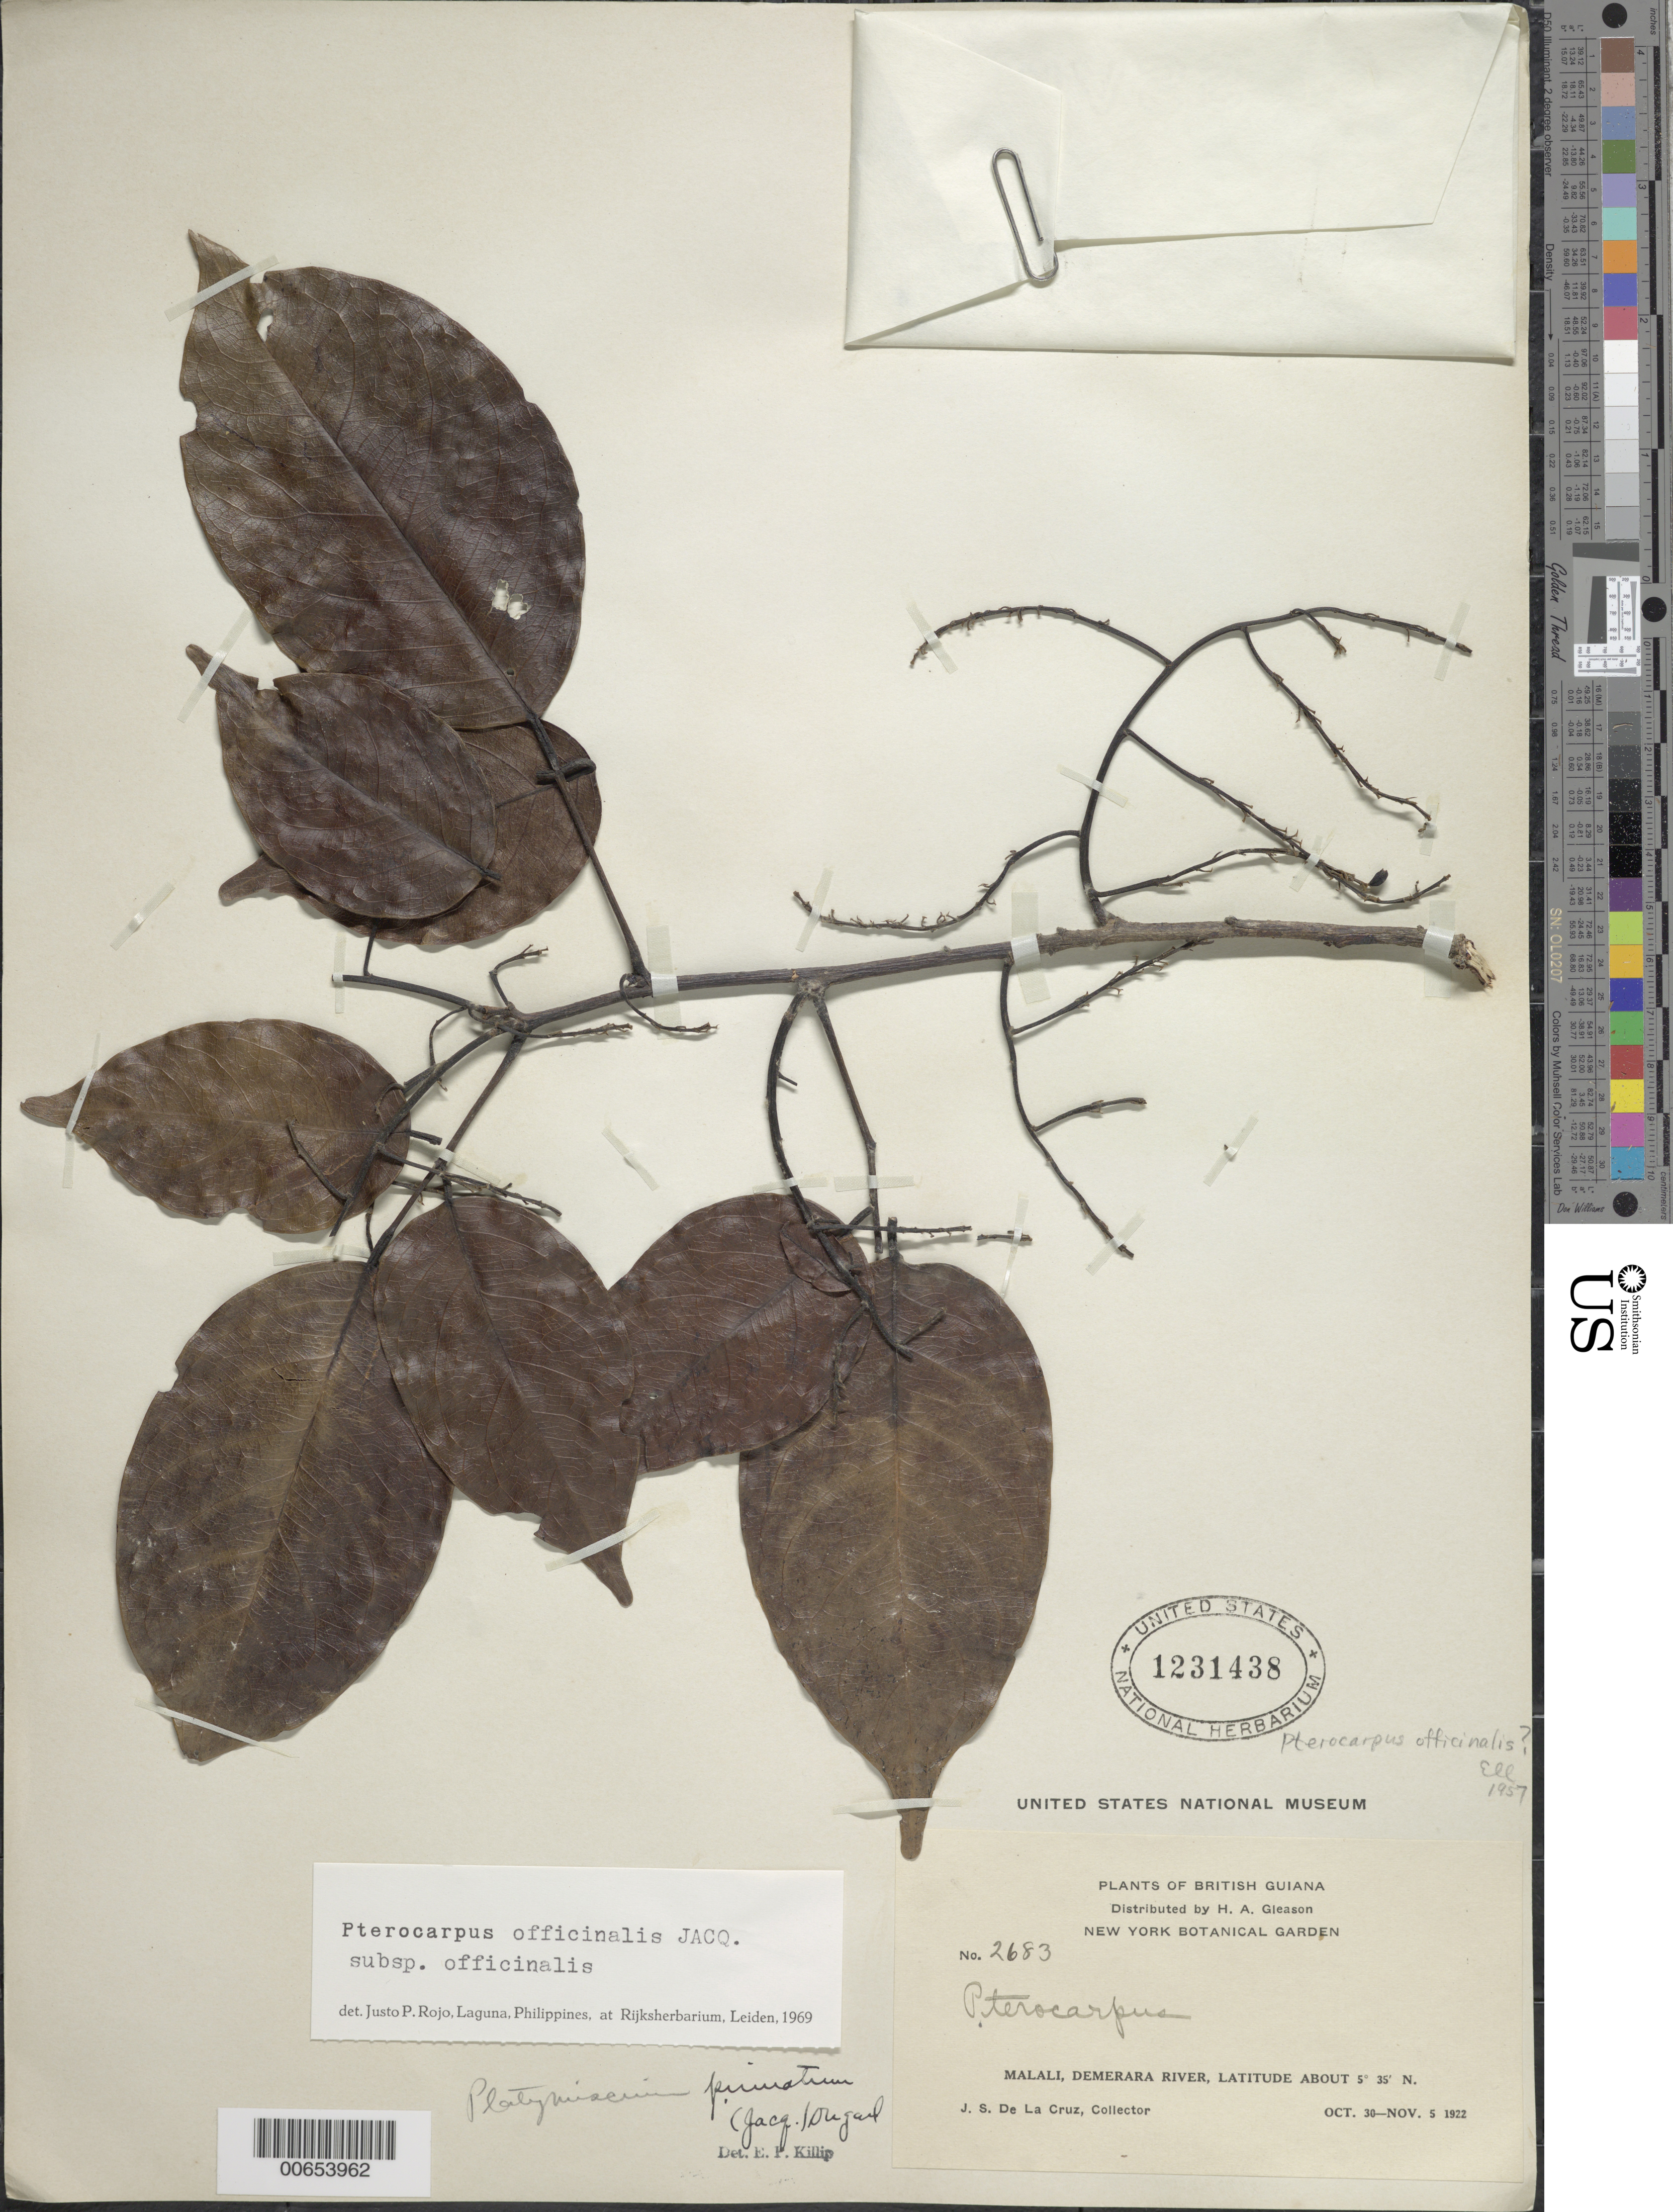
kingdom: Plantae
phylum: Tracheophyta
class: Magnoliopsida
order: Fabales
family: Fabaceae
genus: Pterocarpus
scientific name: Pterocarpus officinalis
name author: Jacq.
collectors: J. S. de la Cruz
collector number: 2683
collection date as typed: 30-Oct-22 to 5-Nov-22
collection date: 1922-10-30/1922-11-05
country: Guyana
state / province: U. Demerara-Berbice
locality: Malali, Demerara R.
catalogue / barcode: US 1231438